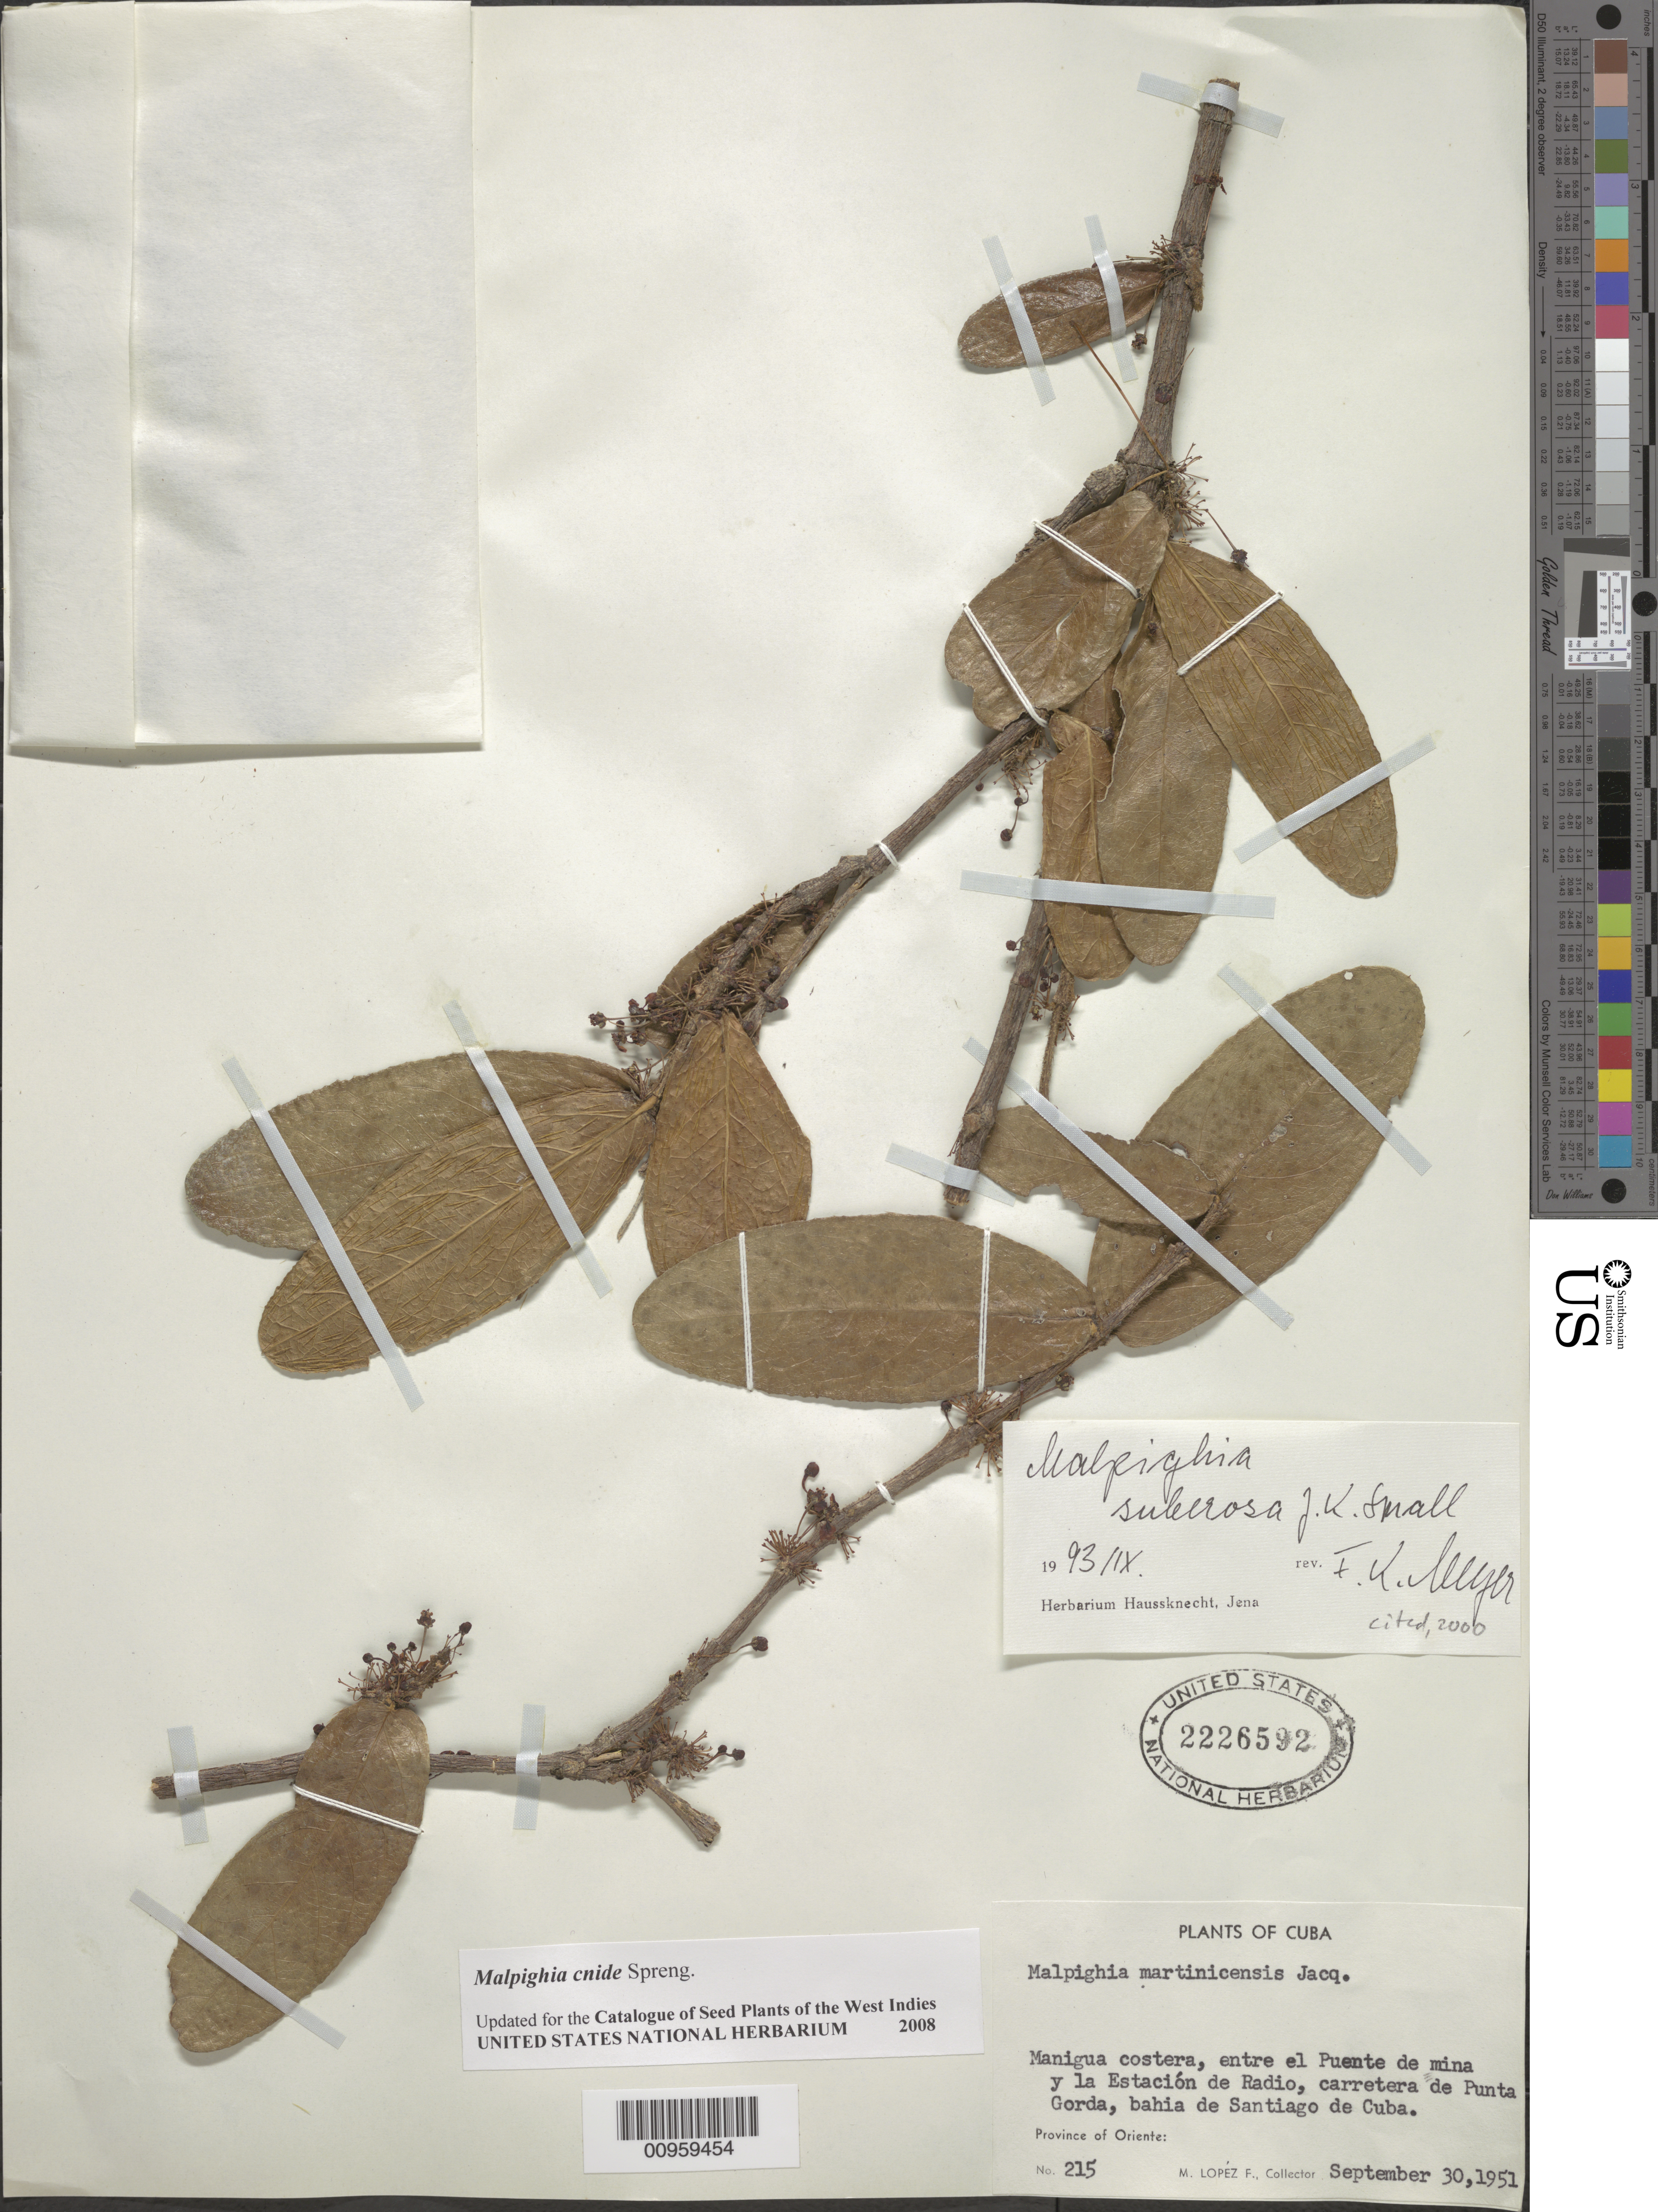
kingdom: Plantae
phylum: Tracheophyta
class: Magnoliopsida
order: Malpighiales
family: Malpighiaceae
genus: Malpighia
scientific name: Malpighia cnide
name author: Spreng.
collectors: M. López Figueiras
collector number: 215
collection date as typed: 30 Sep 1951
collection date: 1951-09-30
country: Cuba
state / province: Santiago de Cuba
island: Cuba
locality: Entre el Puente de mina y la Estación de Radio, carretera de Punta Gorda, bahia de Santiago de Cuba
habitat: Maniguq costera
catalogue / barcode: US 2226592